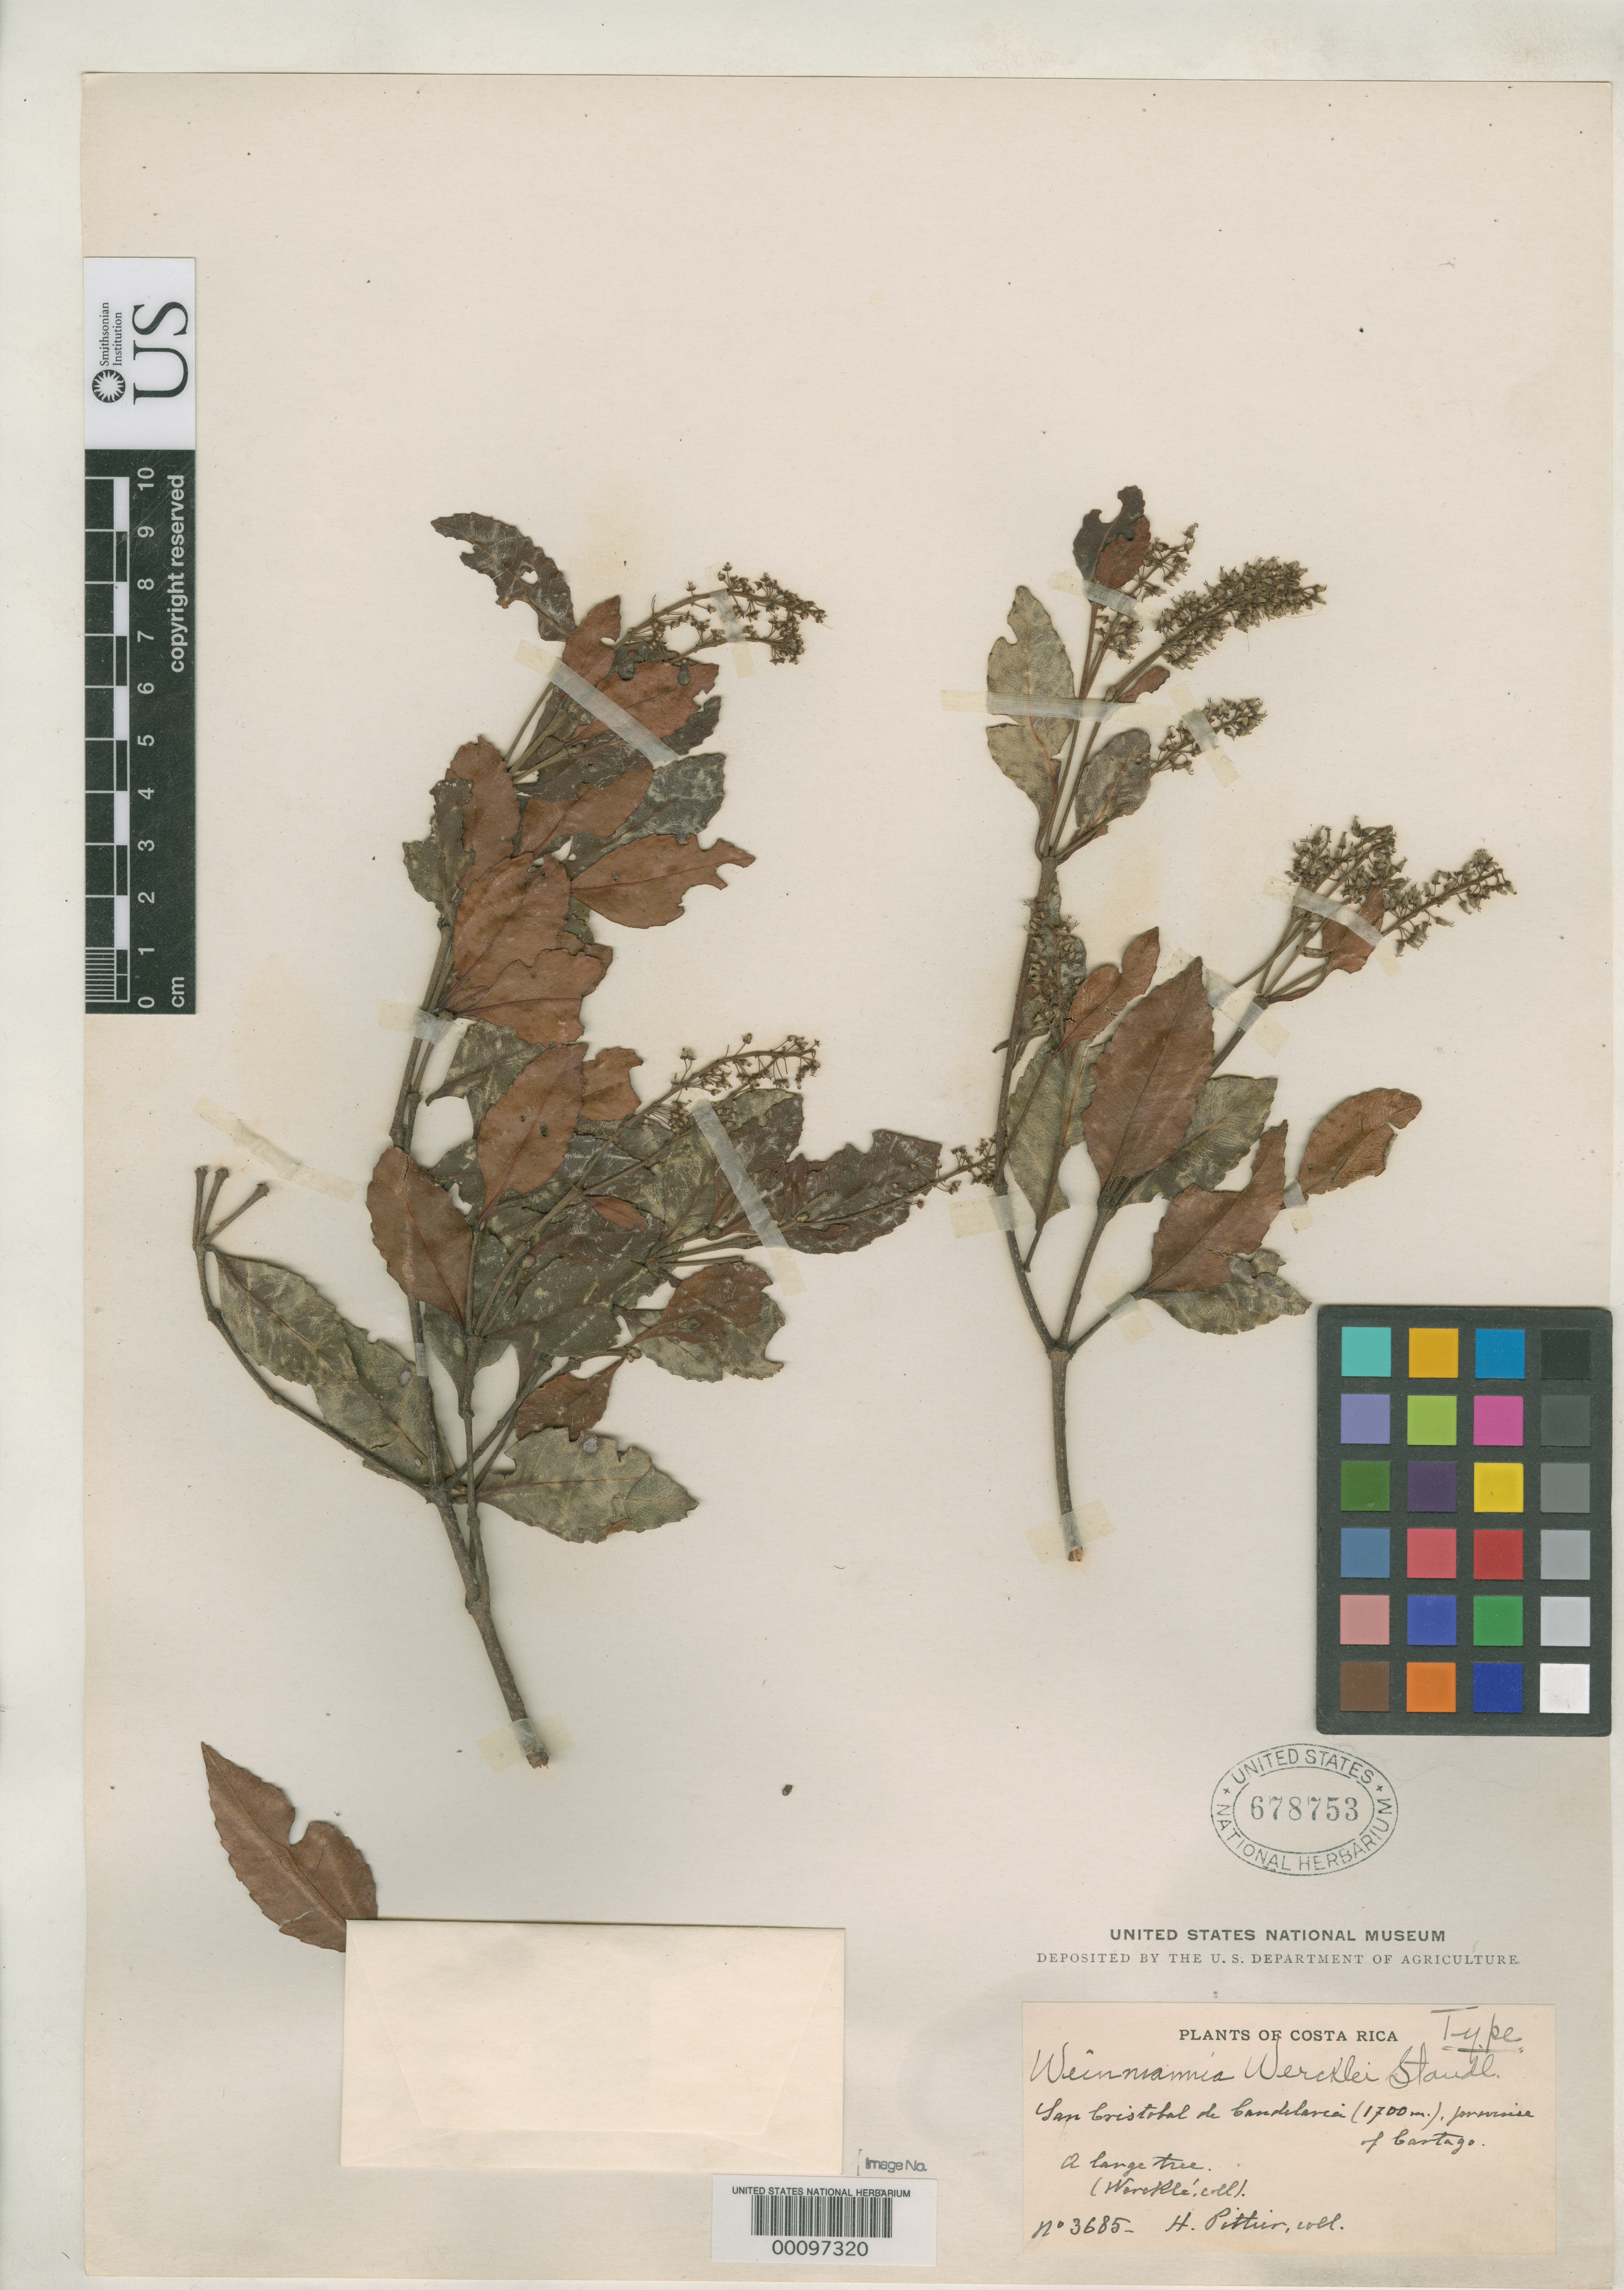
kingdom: Plantae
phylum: Tracheophyta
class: Magnoliopsida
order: Oxalidales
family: Cunoniaceae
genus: Weinmannia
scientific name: Weinmannia wercklei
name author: Standl.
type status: Holotype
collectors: C. C Wercklé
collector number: Pittier 3685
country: Costa Rica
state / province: Cartago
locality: San Cristobal de Candelaria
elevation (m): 1700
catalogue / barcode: US 678753